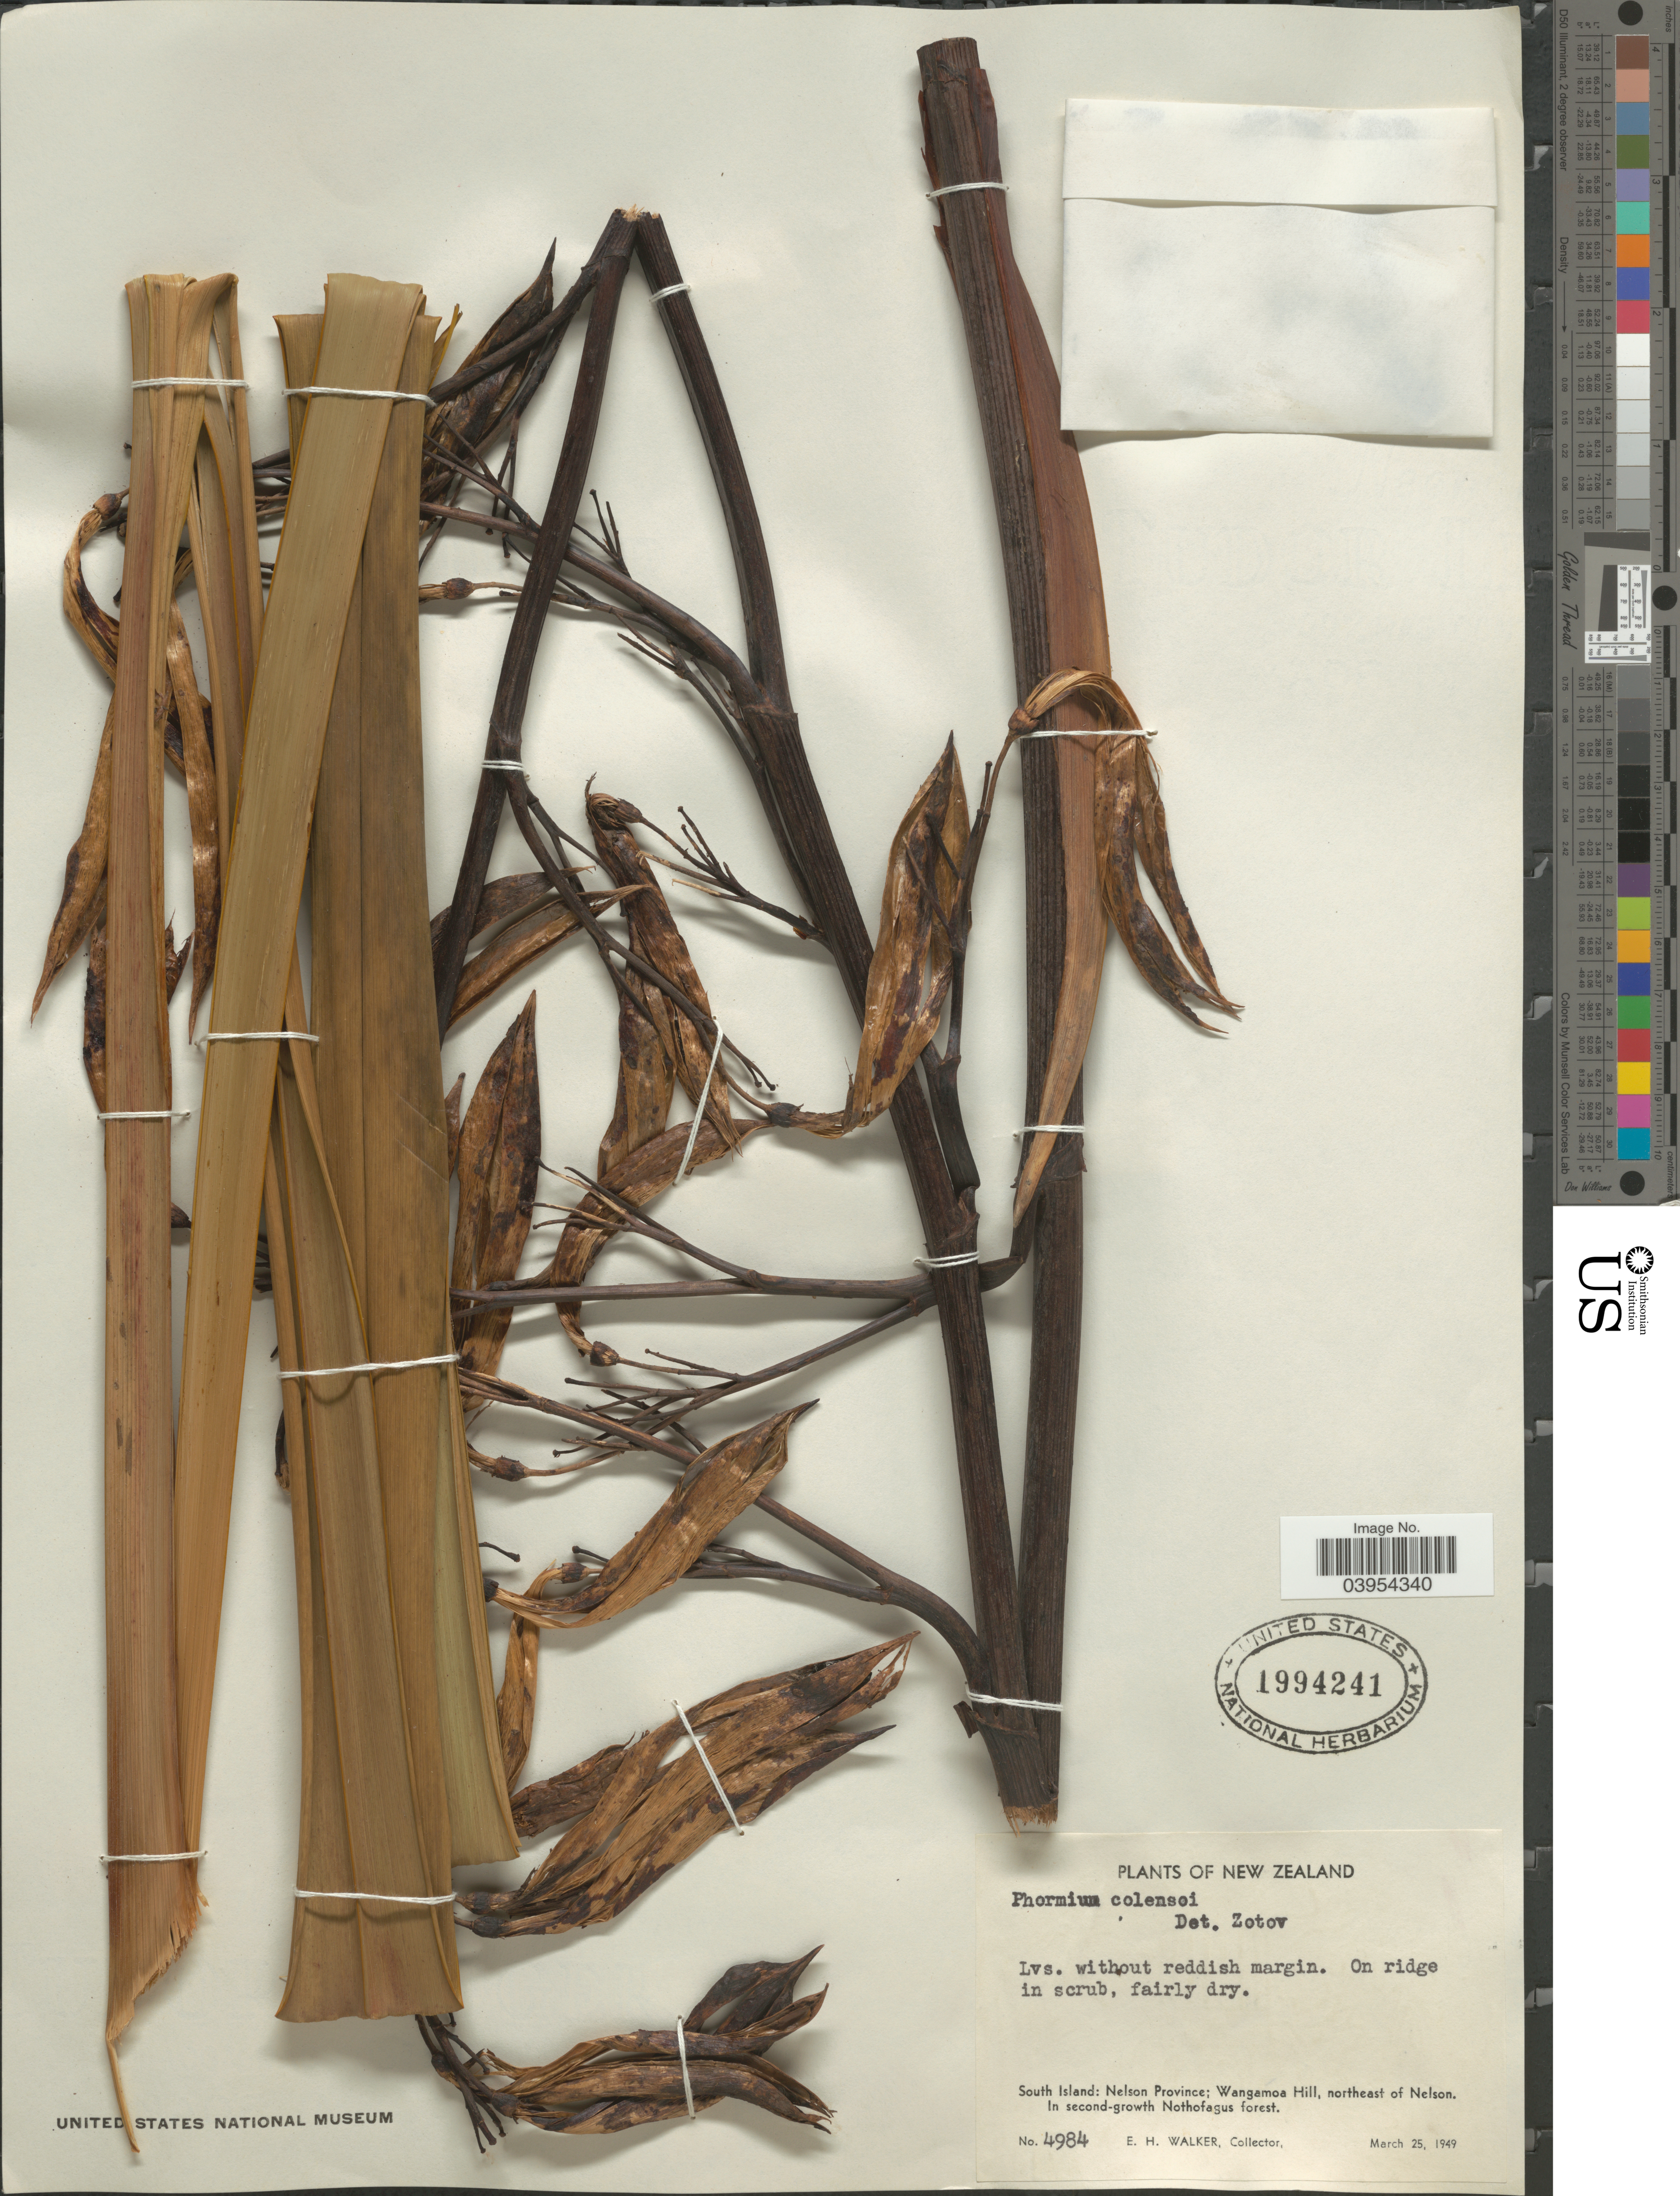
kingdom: Plantae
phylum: Tracheophyta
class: Liliopsida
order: Asparagales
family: Asphodelaceae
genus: Phormium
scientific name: Phormium colensoi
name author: Hook. f.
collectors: E. H. Walker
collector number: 4984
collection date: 1949-03-25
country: New Zealand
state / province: Nelson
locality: South Island: Wangamoa Hill, northeast of Nelson.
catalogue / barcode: US 1994241